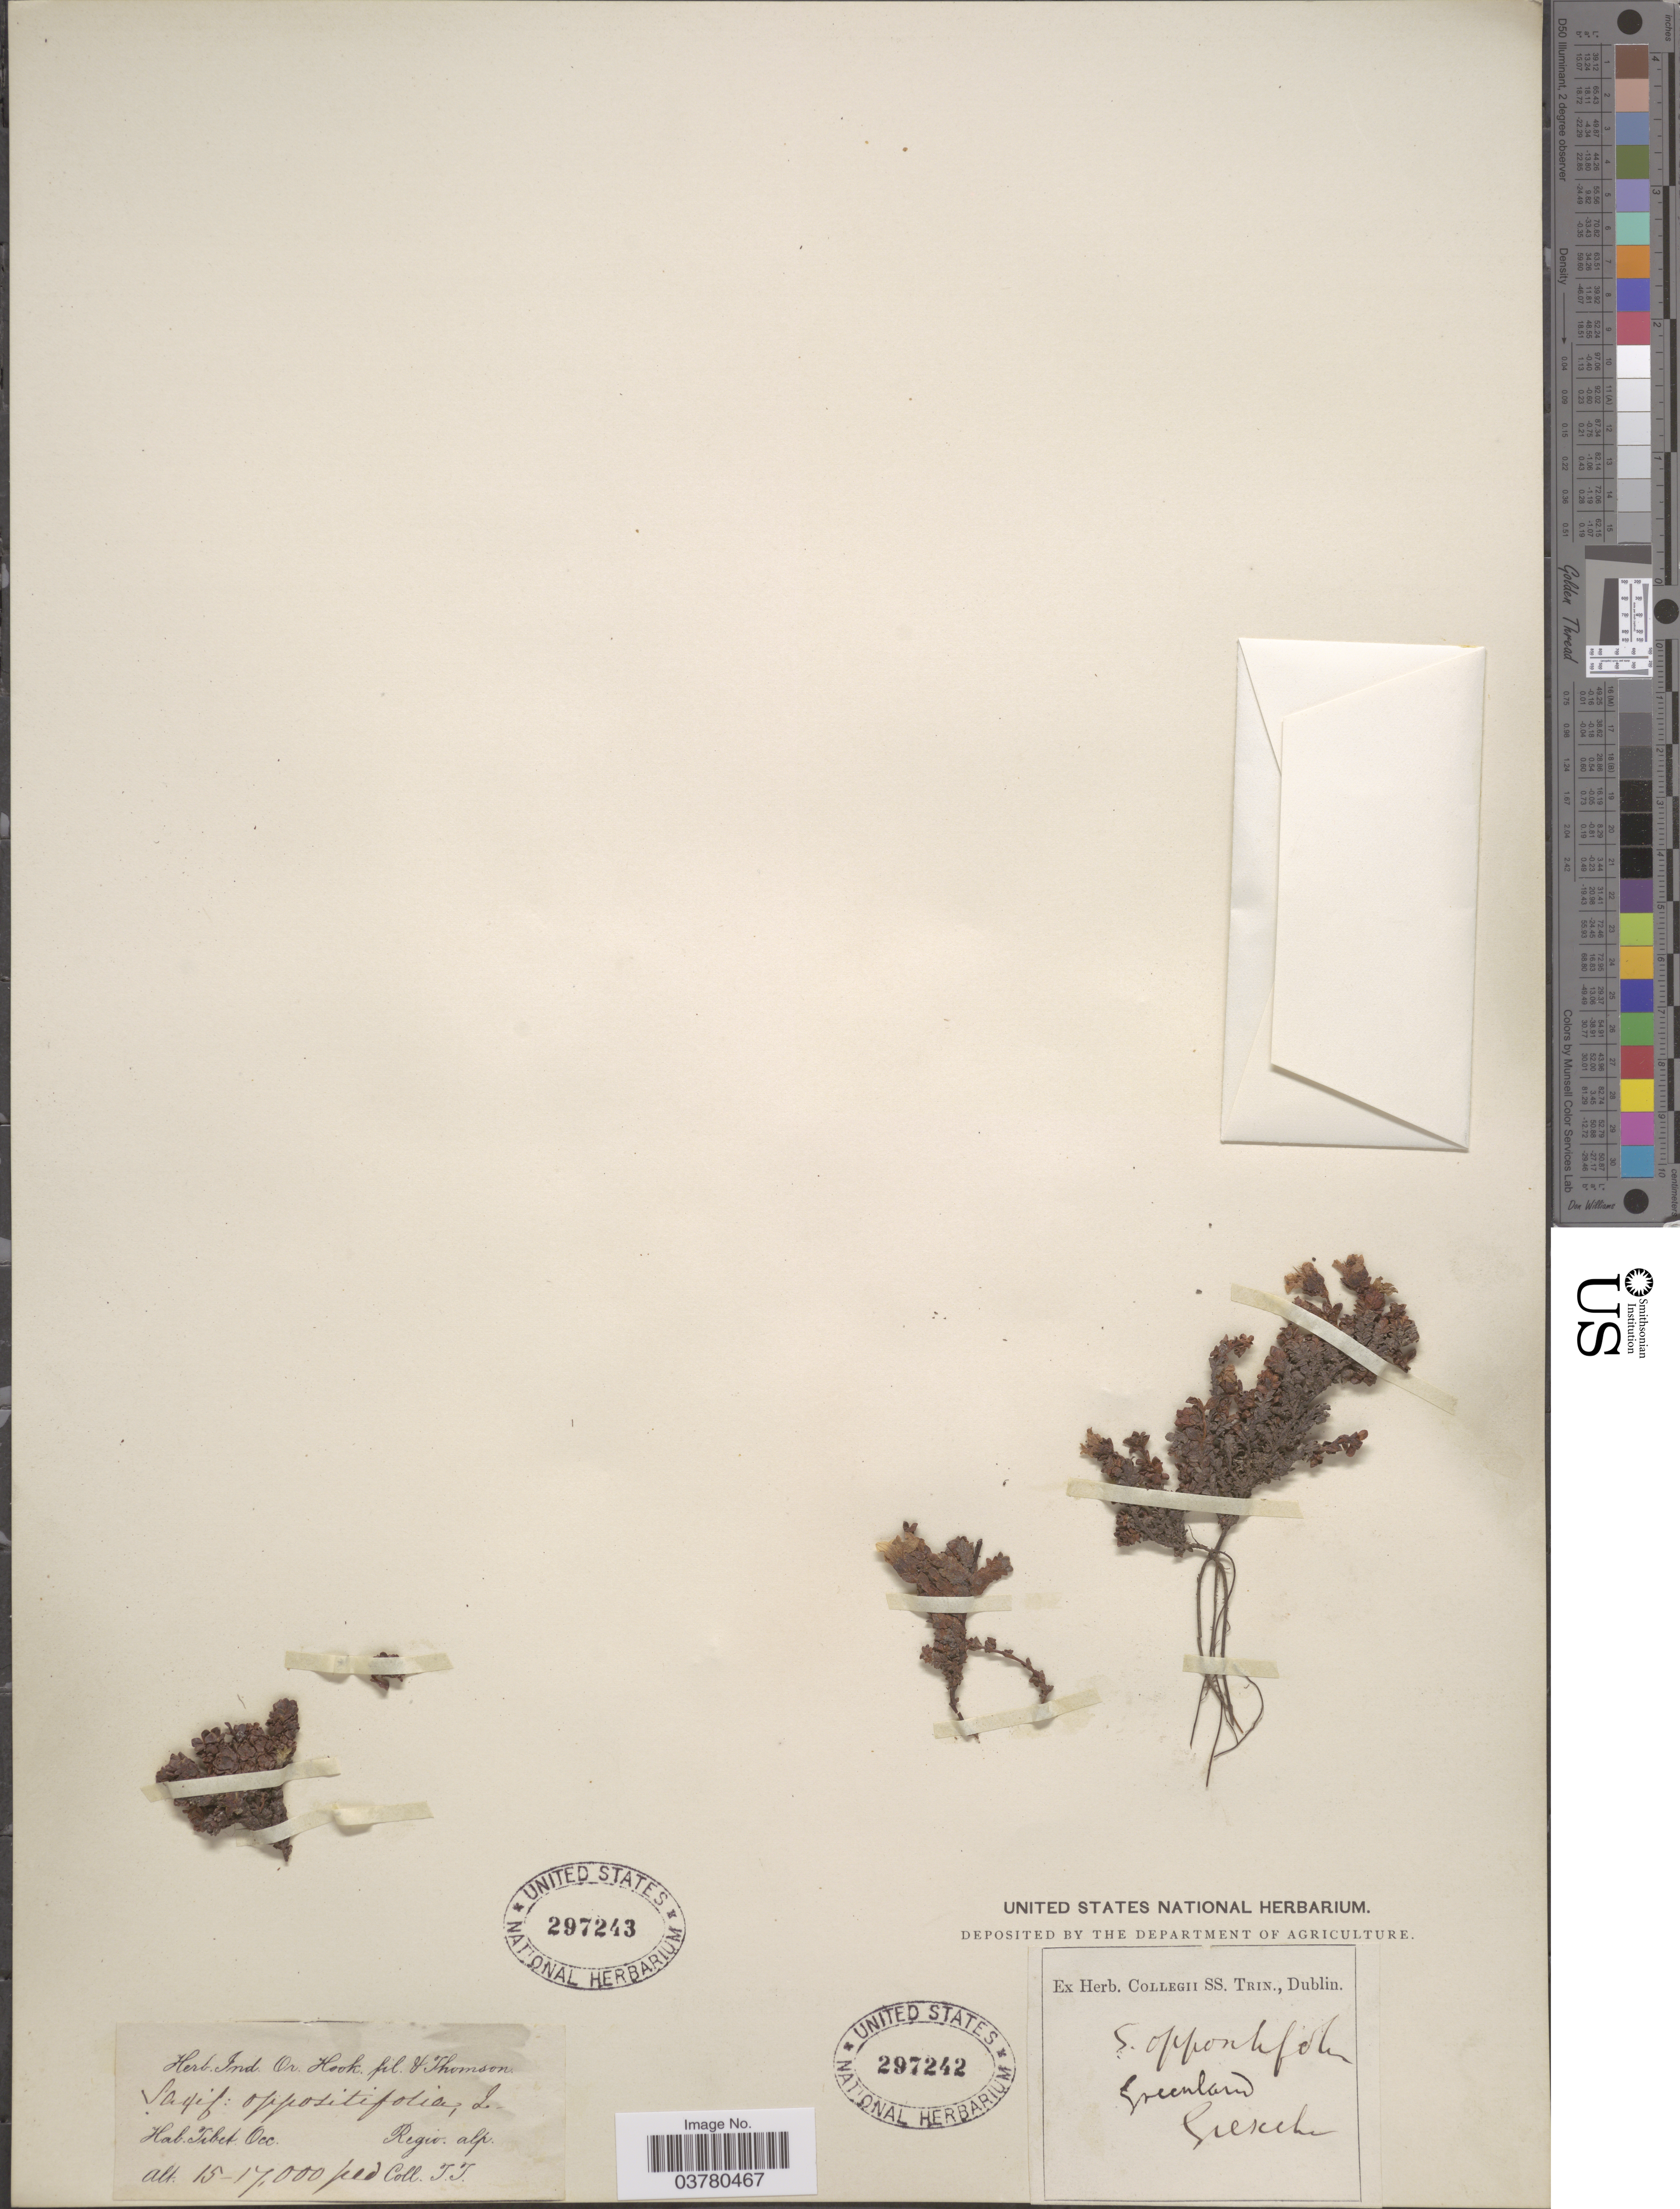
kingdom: Plantae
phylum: Tracheophyta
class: Magnoliopsida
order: Saxifragales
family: Saxifragaceae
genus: Saxifraga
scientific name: Saxifraga oppositifolia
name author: L.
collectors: Leresche, --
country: Greenland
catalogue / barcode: US 297242-2